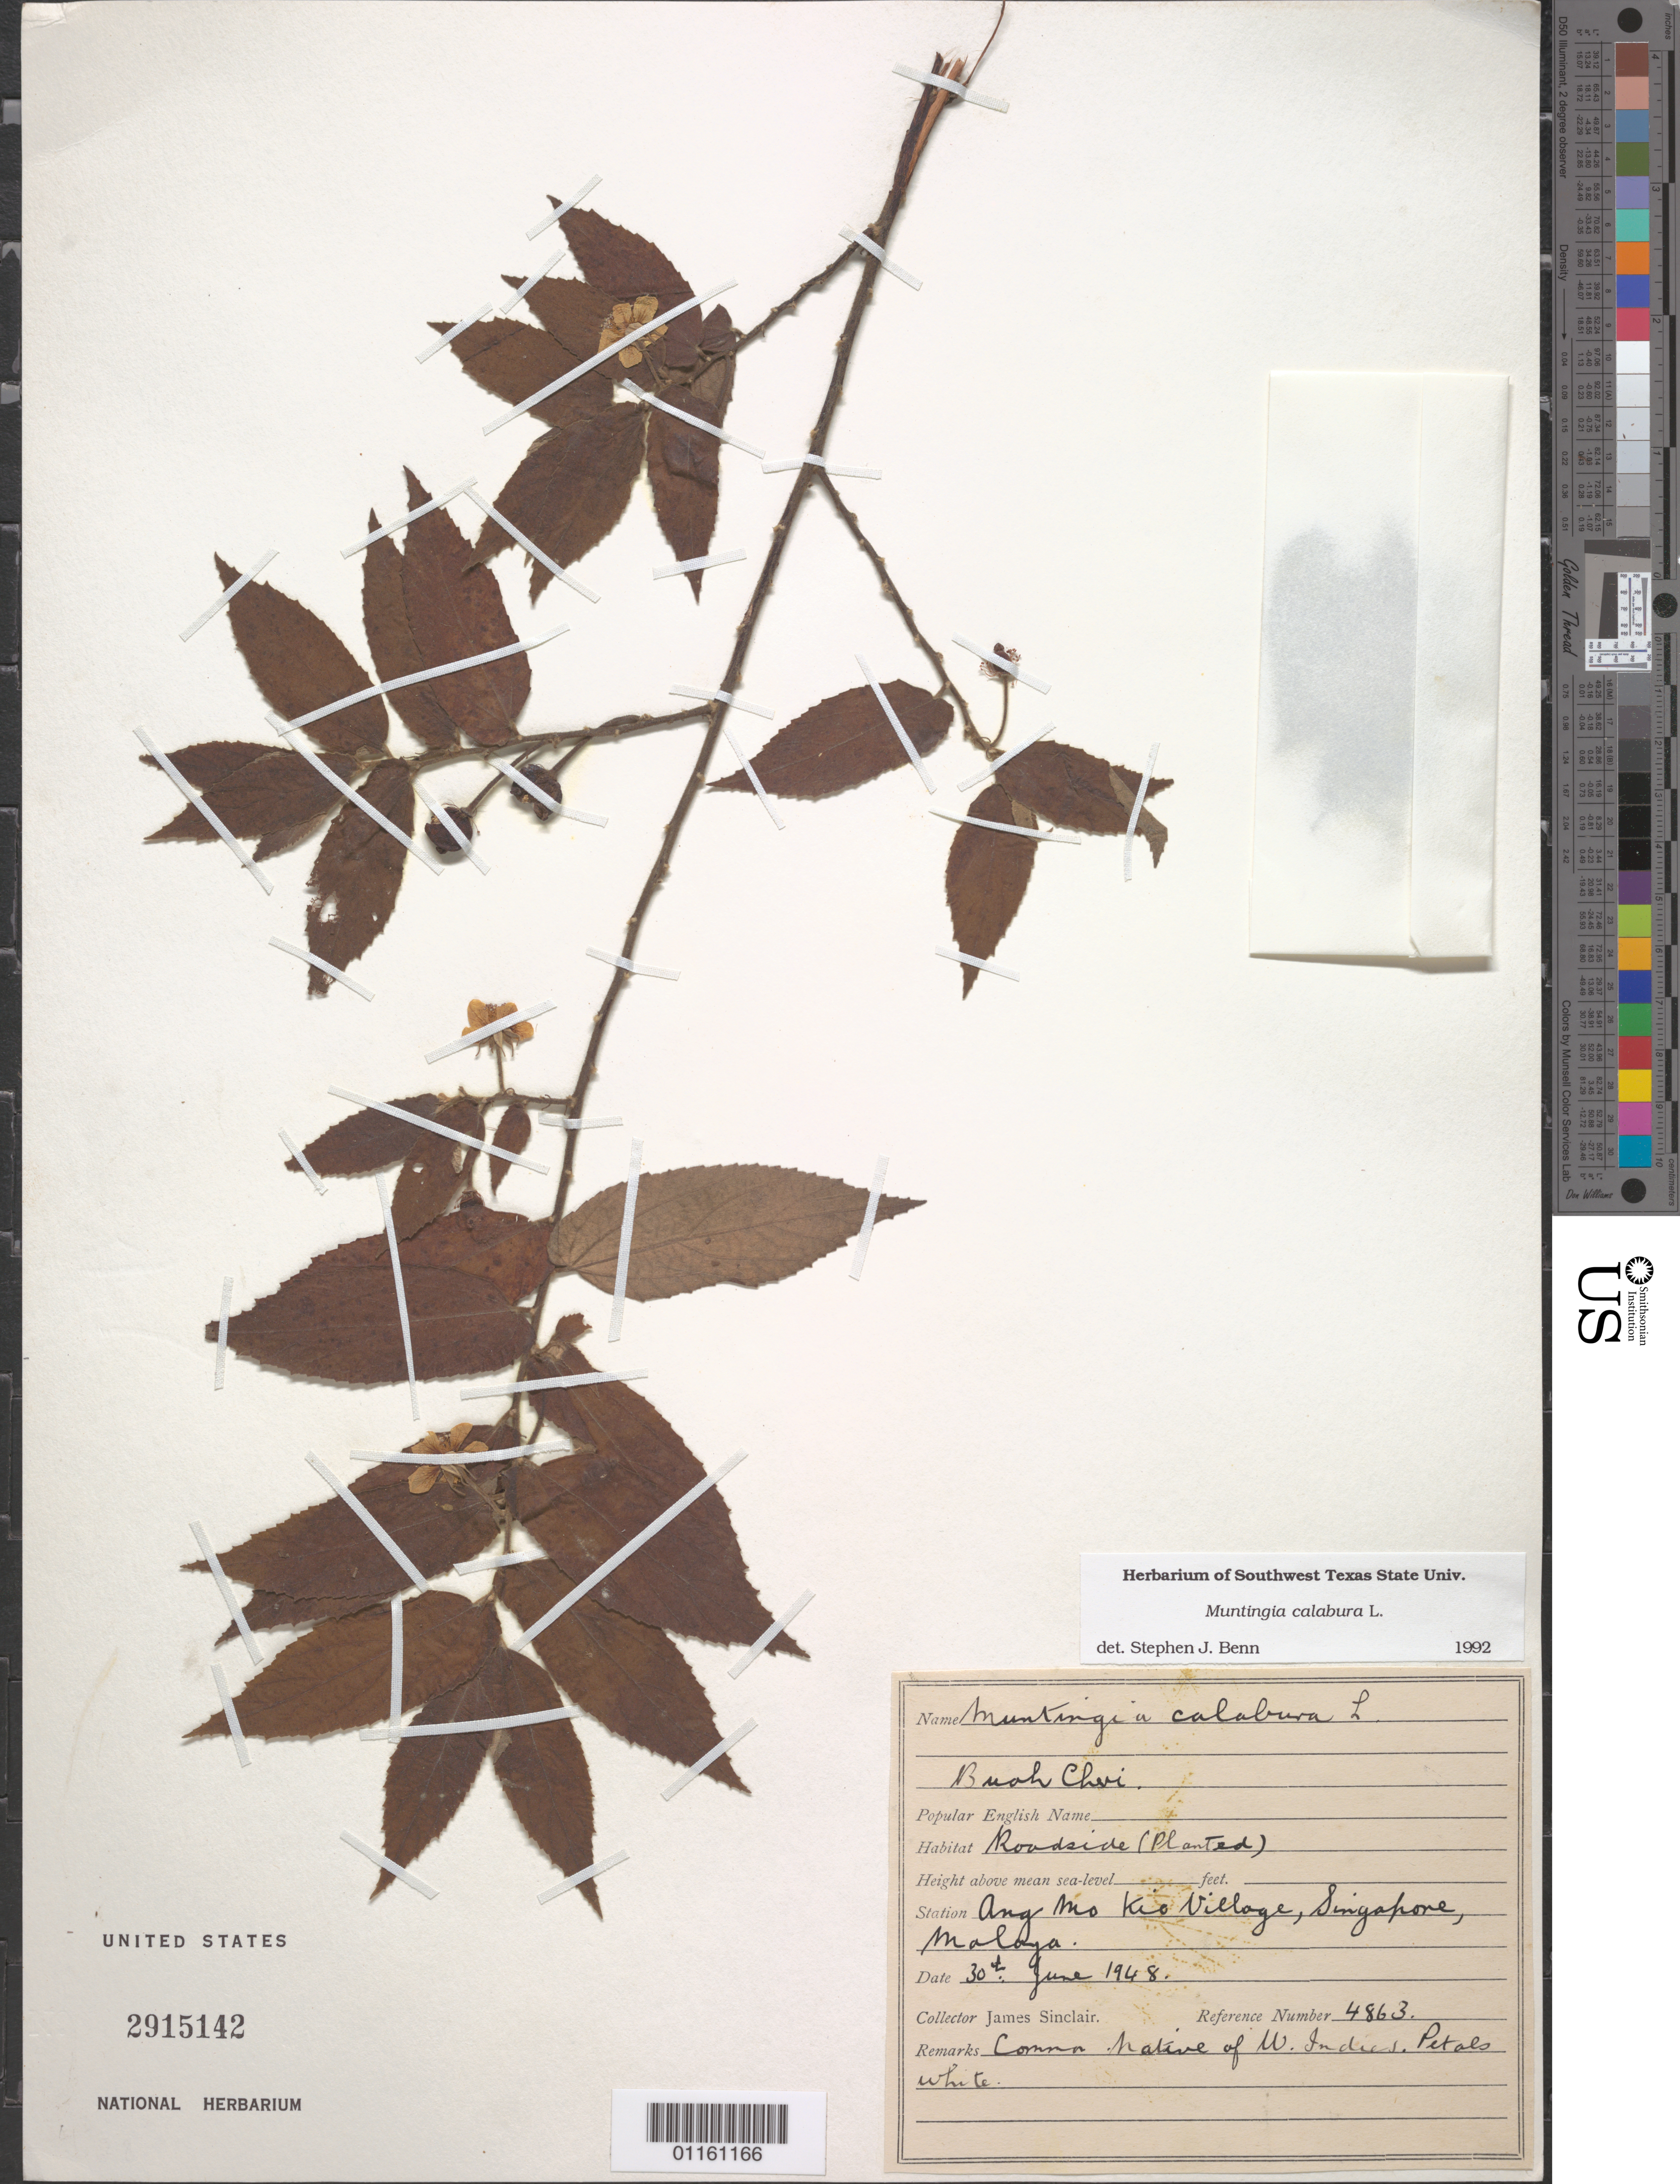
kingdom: Plantae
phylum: Tracheophyta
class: Magnoliopsida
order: Malvales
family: Muntingiaceae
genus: Muntingia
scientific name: Muntingia calabura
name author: L.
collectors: J. Sinclair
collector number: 4863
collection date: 1948-06-30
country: Singapore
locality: Ang Mo Kio Village.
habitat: Roadside ( planted).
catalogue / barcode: US 2915142